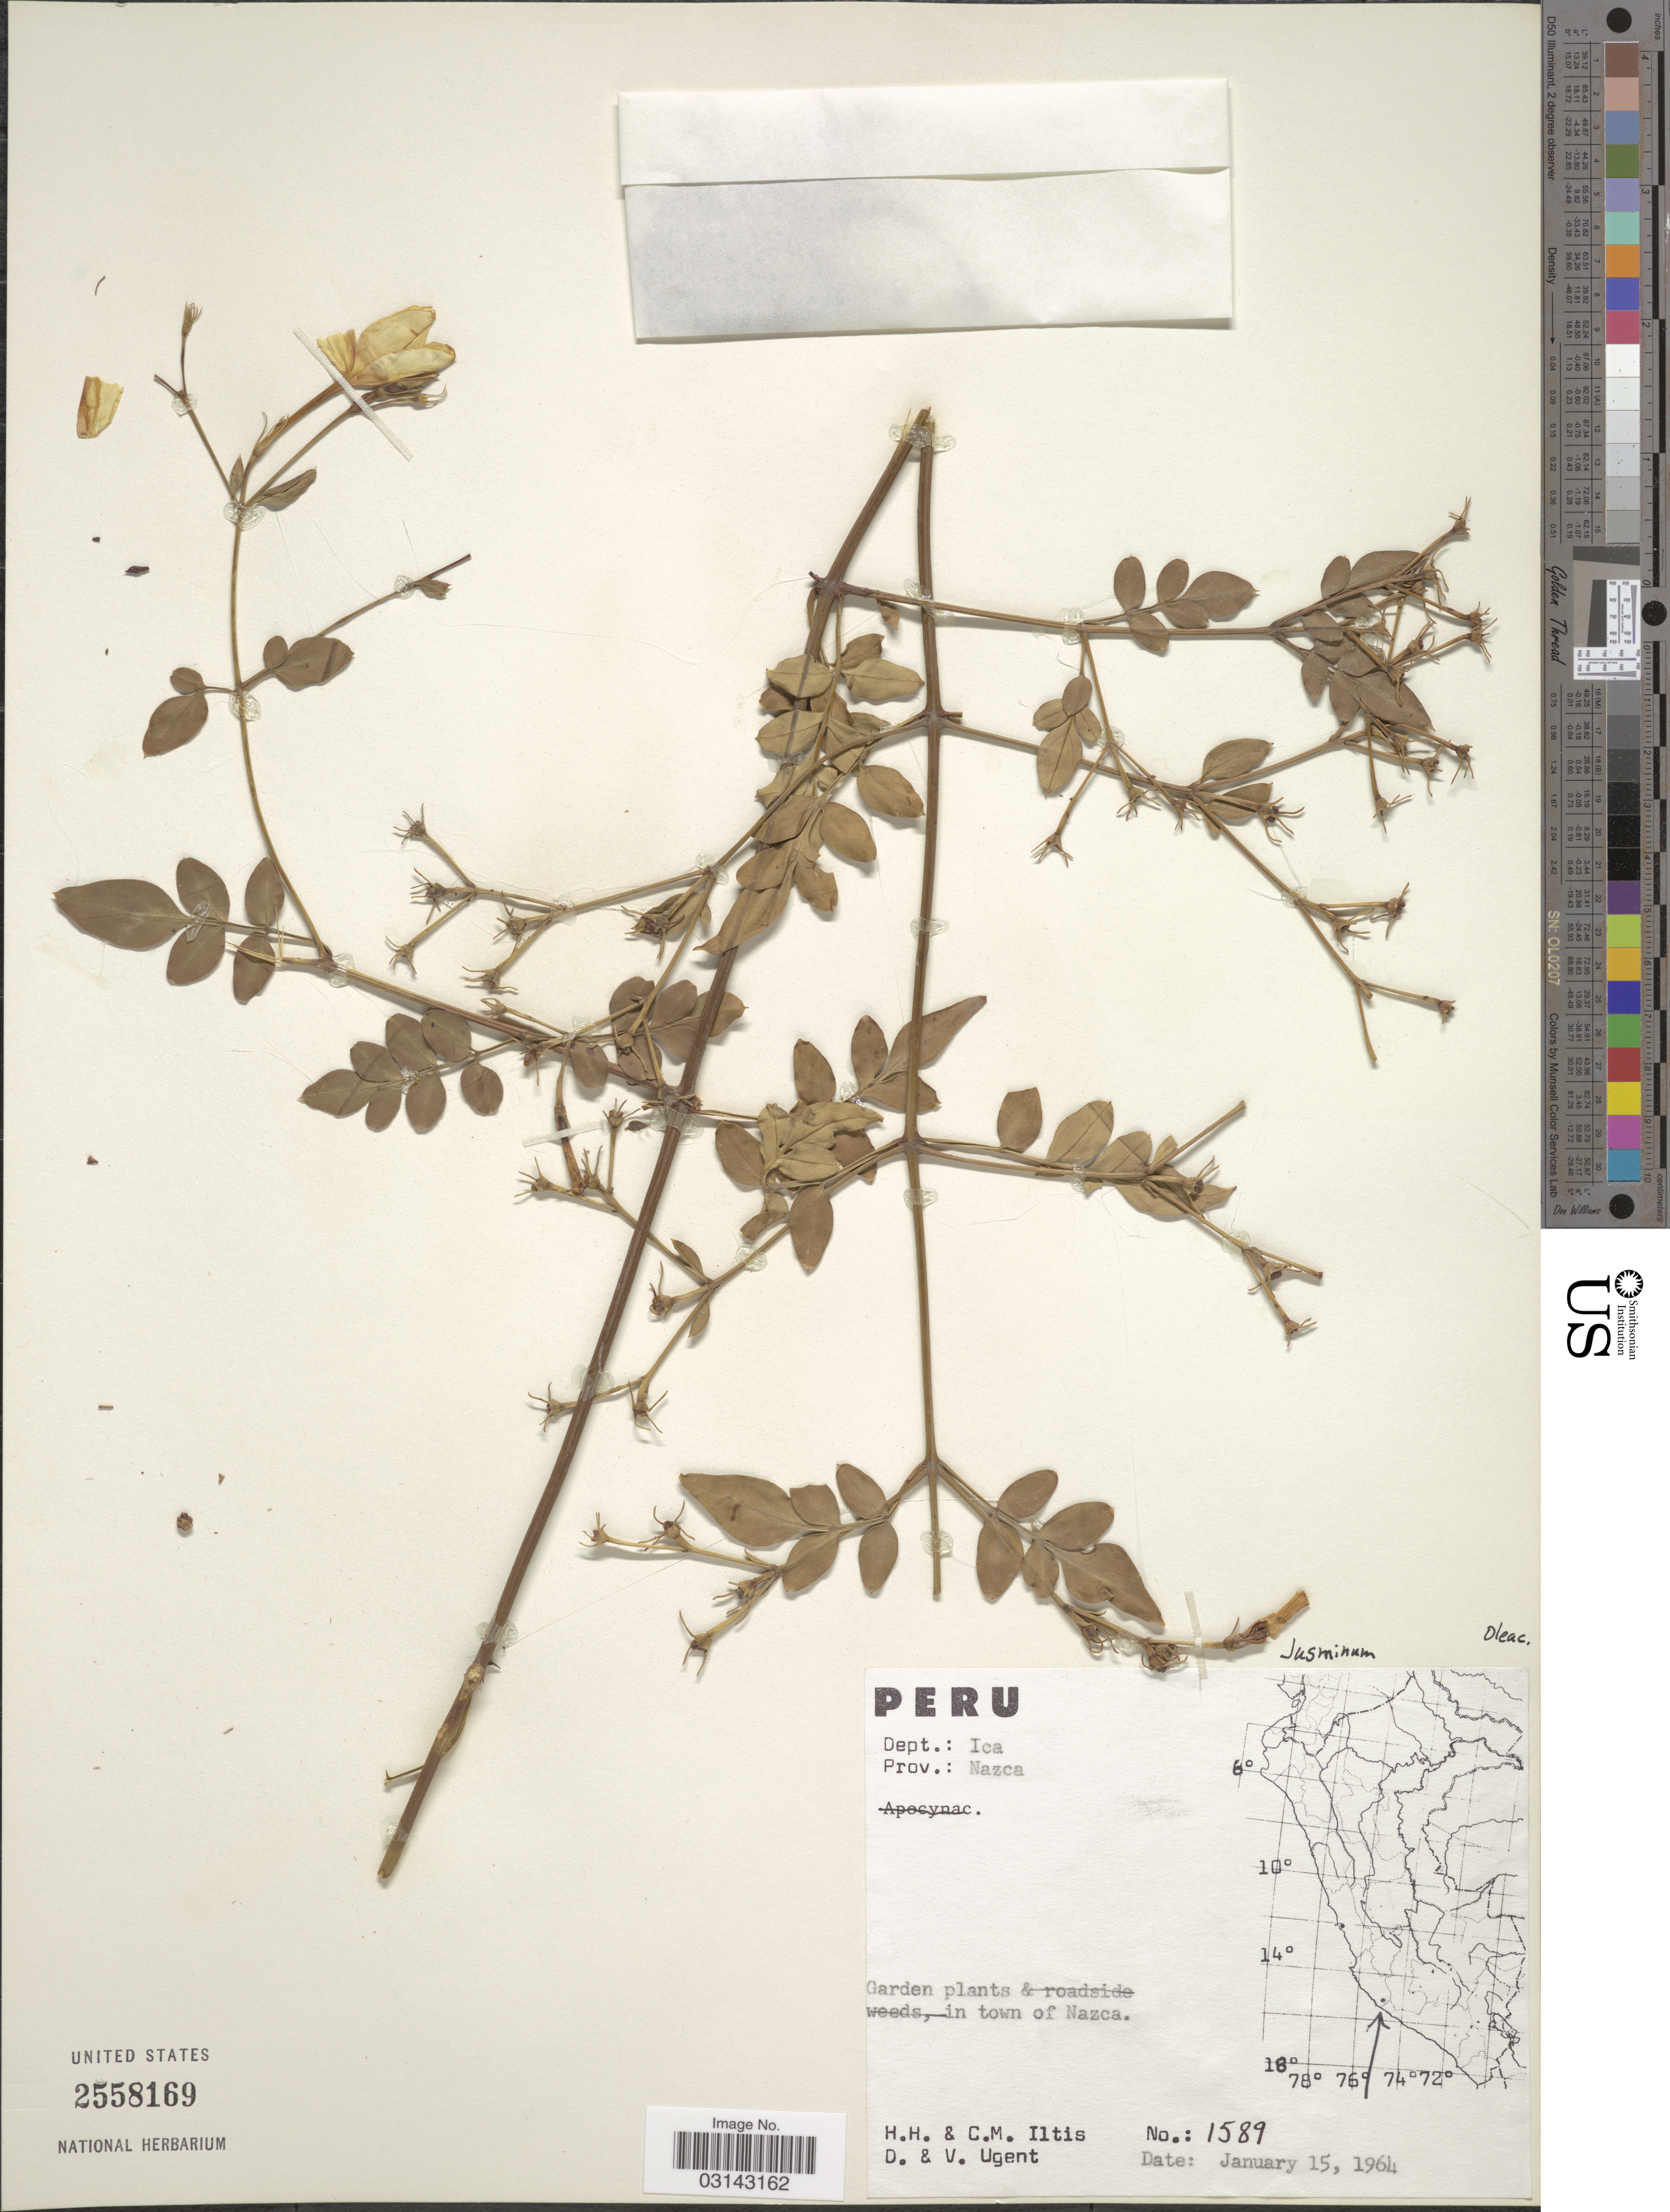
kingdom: Plantae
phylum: Tracheophyta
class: Magnoliopsida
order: Lamiales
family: Oleaceae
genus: Jasminum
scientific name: Jasminum sp.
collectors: H. H. Iltis, C. M Iltis, D. Ugent & V. Ugent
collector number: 1589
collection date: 1964-01-15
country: Peru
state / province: Ica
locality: Dept.: Ica. Prov.: Nazca. Garden plants in town of Nazca.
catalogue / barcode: US 2558169